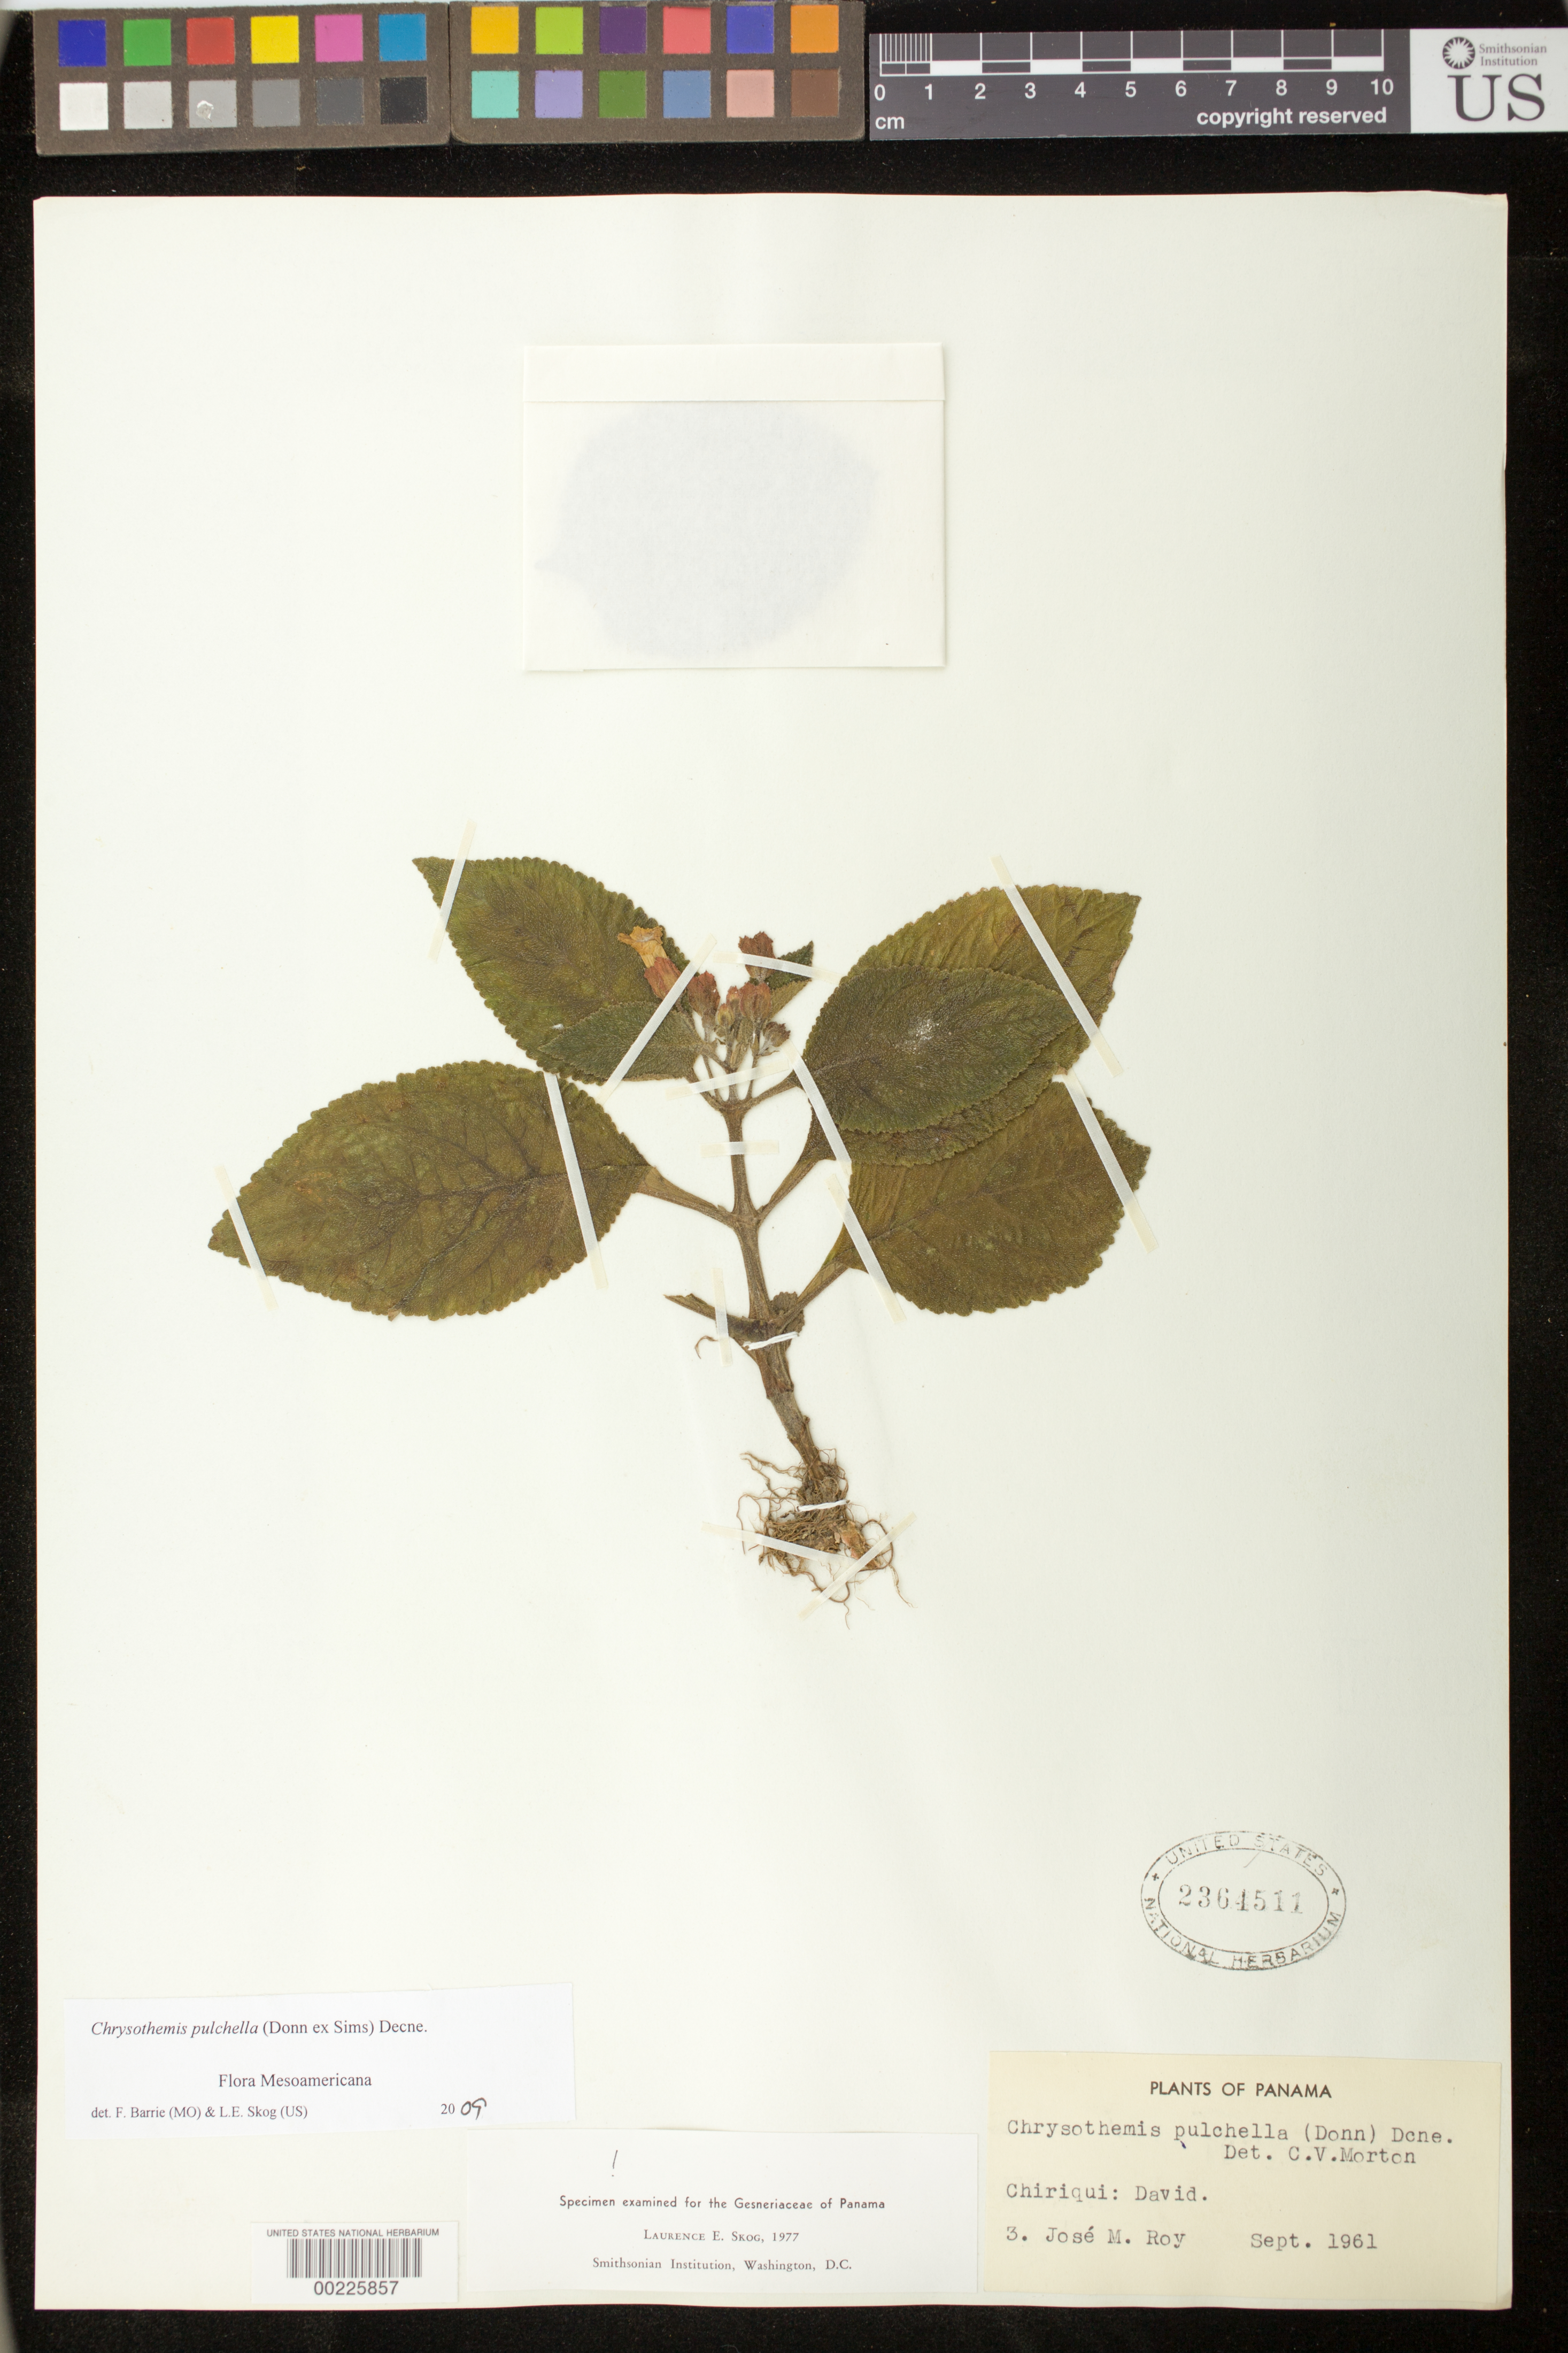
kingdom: Plantae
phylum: Tracheophyta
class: Magnoliopsida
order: Lamiales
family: Gesneriaceae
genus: Chrysothemis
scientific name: Chrysothemis pulchella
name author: (Donn ex Sims) Decne.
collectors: J. Roy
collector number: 3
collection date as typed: Sep 1961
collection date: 1961-09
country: Panama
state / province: Chiriquí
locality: David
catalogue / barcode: US 2364511